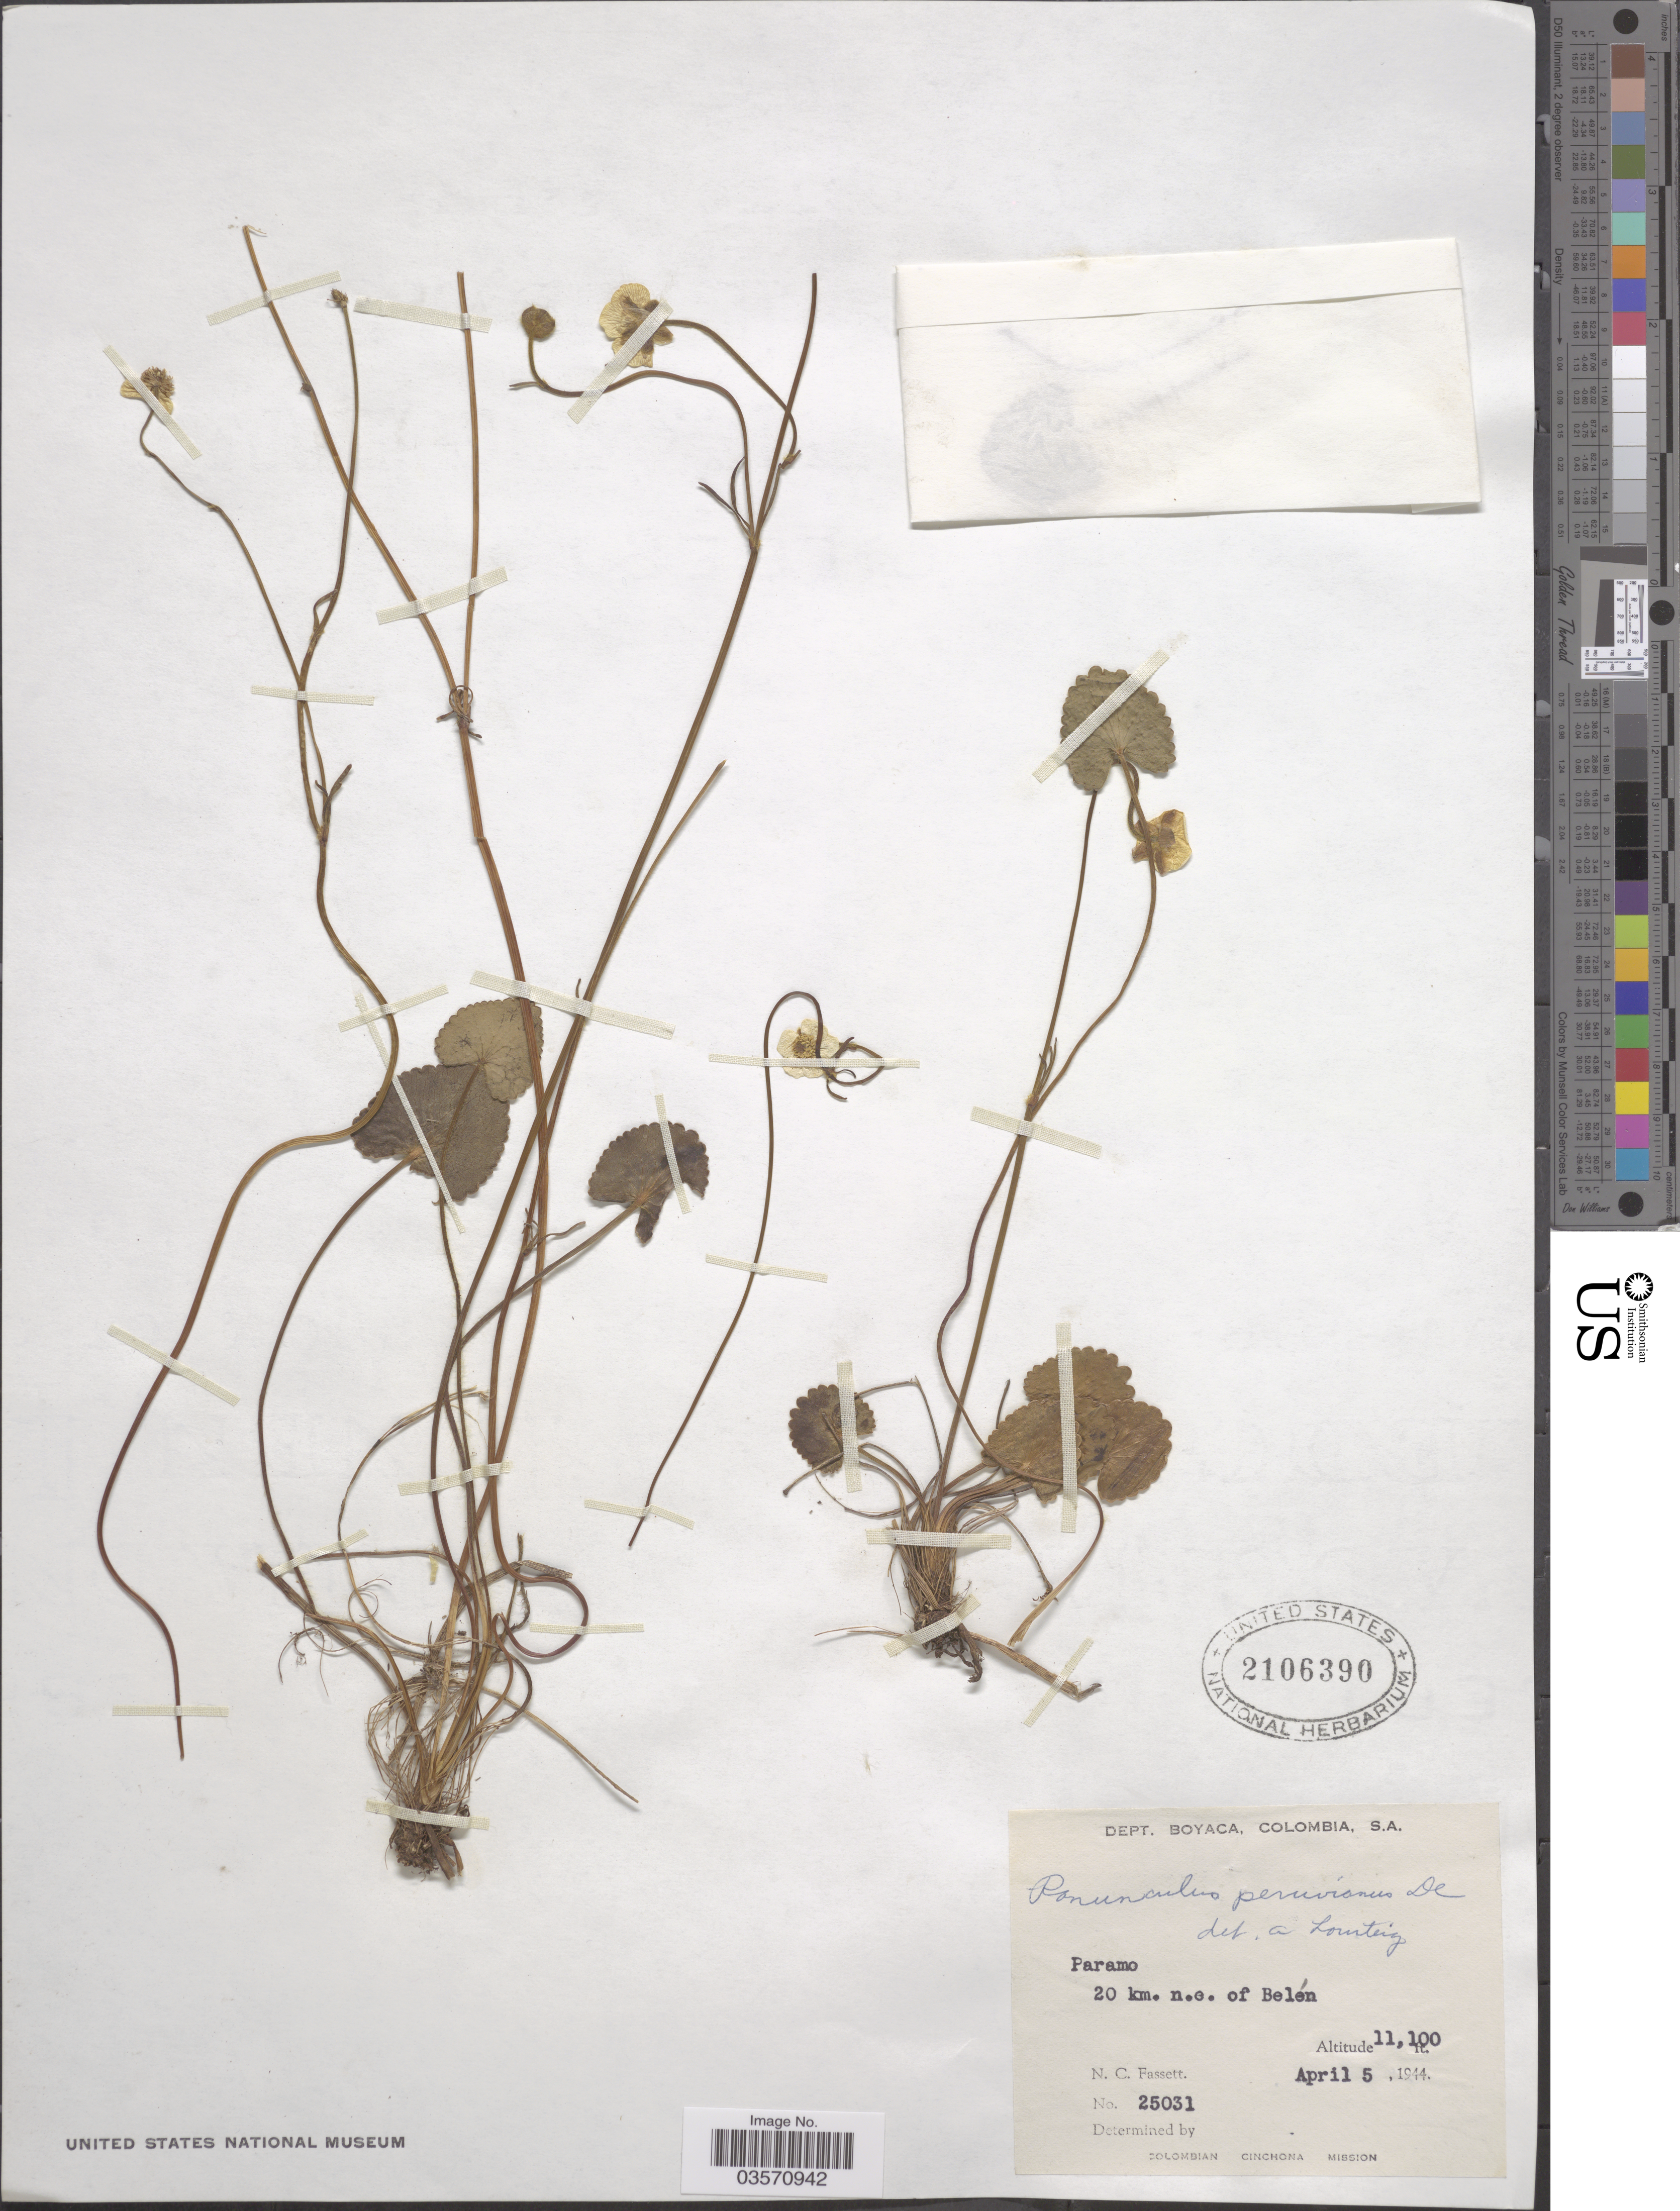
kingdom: Plantae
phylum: Tracheophyta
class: Magnoliopsida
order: Ranunculales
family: Ranunculaceae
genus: Ranunculus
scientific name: Ranunculus peruvianus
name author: Pers.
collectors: N. C. Fassett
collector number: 25031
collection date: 1944-04-05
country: Colombia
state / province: Boyacá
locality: Dept. Boyaca. Paramo 20 km. n.e.of Belén.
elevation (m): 3383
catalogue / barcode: US 2106390